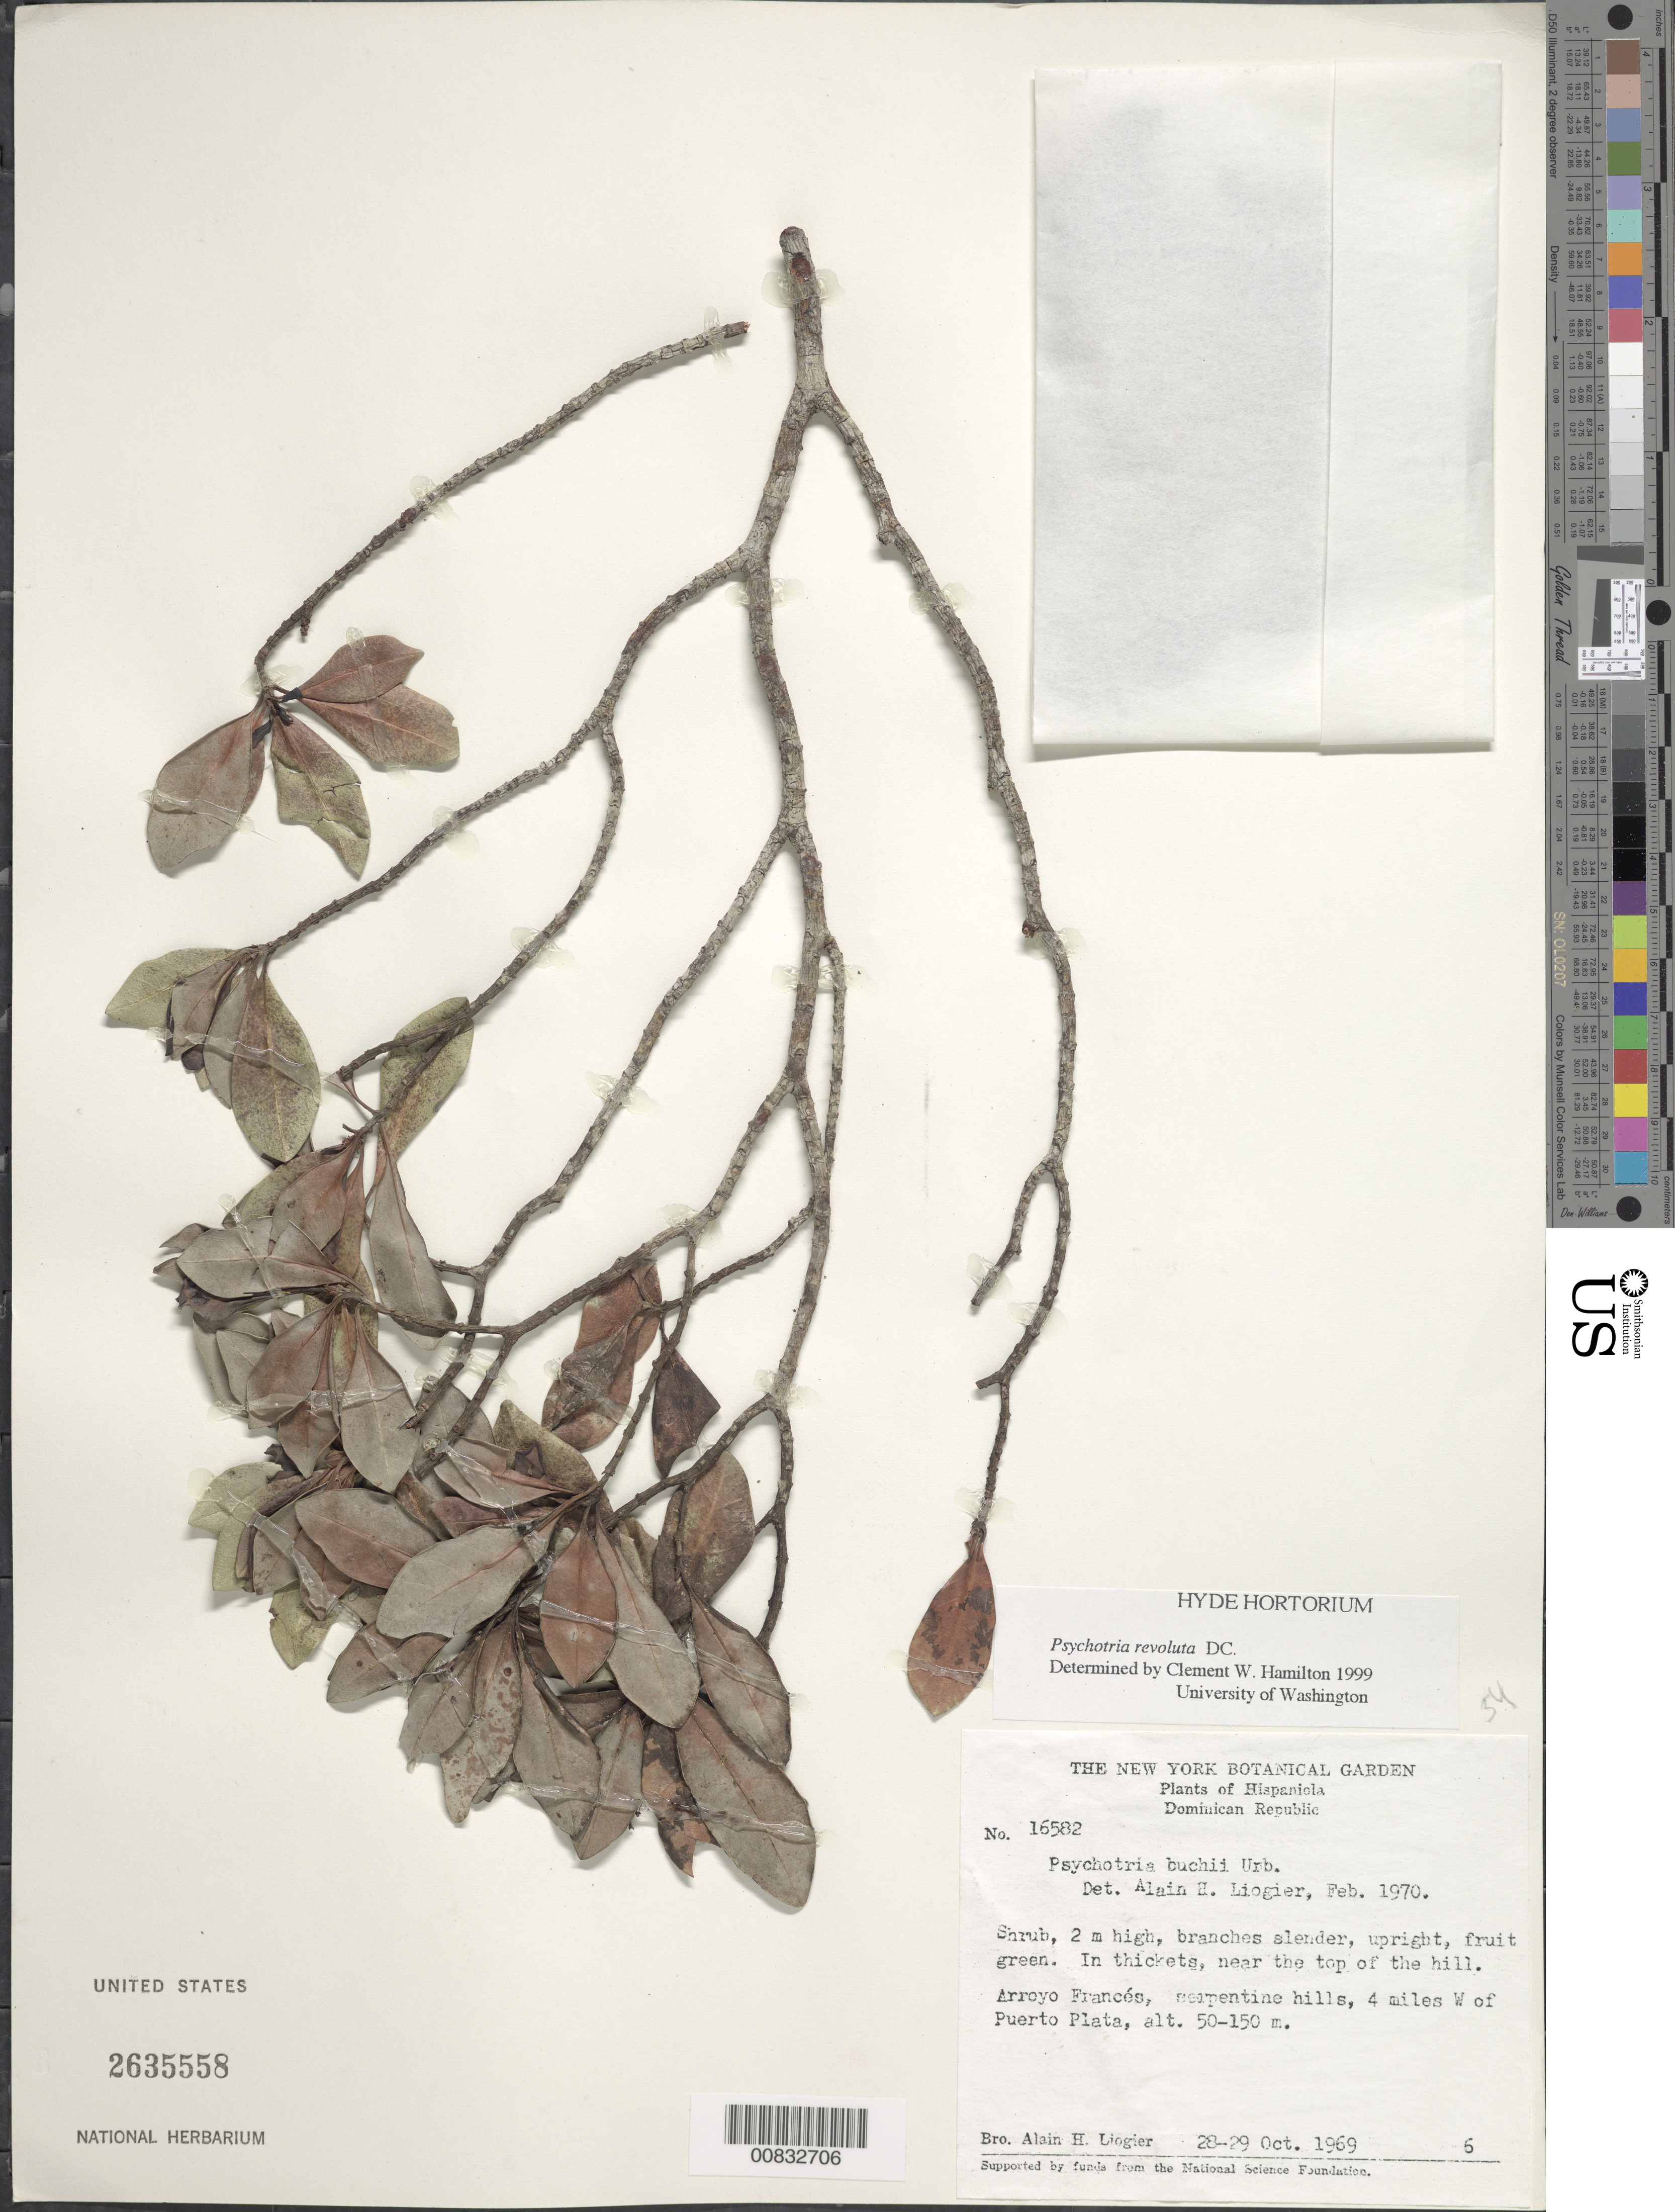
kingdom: Plantae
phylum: Tracheophyta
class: Magnoliopsida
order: Gentianales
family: Rubiaceae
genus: Psychotria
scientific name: Psychotria revoluta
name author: DC.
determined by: Hamilton, C. W.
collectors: A. H. Liogier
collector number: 16582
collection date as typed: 28 Oct 1969 to 29 Oct 1969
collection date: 1969-10-28/1969-10-29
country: Dominican Republic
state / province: Puerto Plata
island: Hispaniola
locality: Arroyo Francés, 4 miiles W of Puerto Plata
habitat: In thickets near the top of the serpentine hill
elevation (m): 50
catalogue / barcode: US 2635558